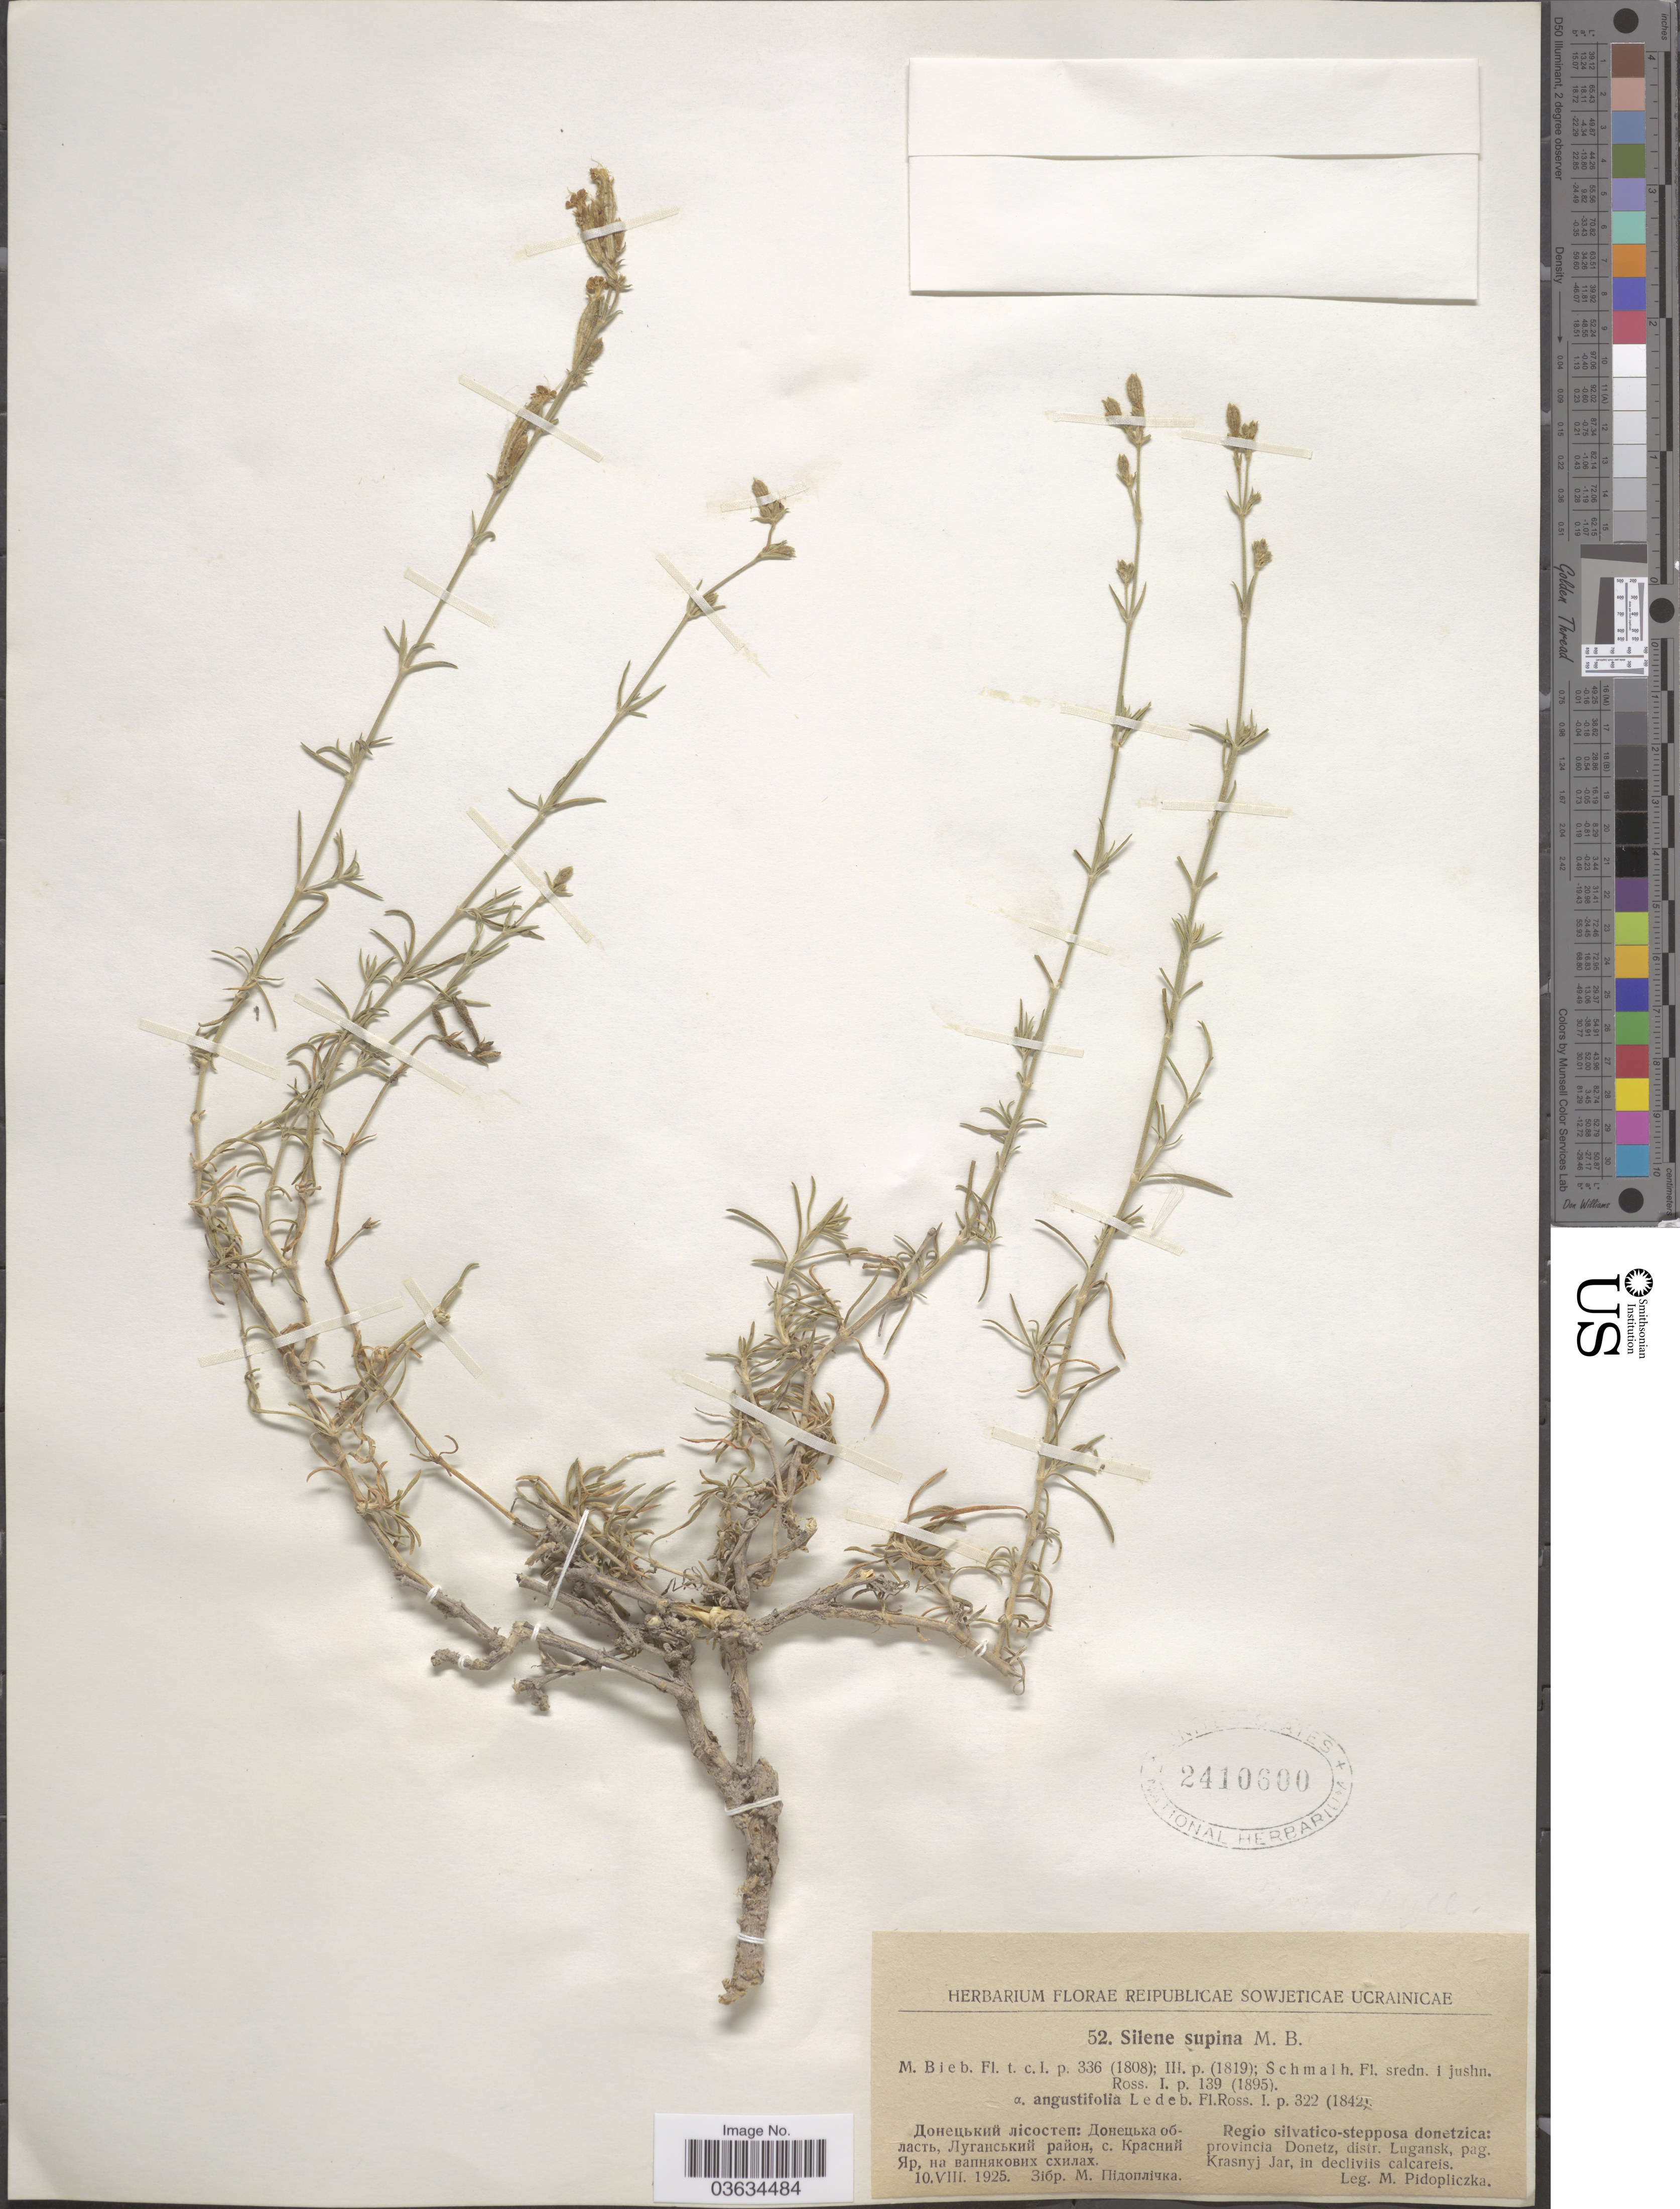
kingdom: Plantae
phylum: Tracheophyta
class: Magnoliopsida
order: Caryophyllales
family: Caryophyllaceae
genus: Silene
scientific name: Silene supina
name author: M. Bieb.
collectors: M. Pidopliczka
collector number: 52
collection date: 1925-08-10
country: Ukraine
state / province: Donets'k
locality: Reipublicae Sowjeticae Ucrainicae. Regio silvatico-stepposa donetzica: provincia Donetz, distr. Lugansk, pag. Krasnyj Jar, in decliviis calcareis.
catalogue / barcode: US 2410600